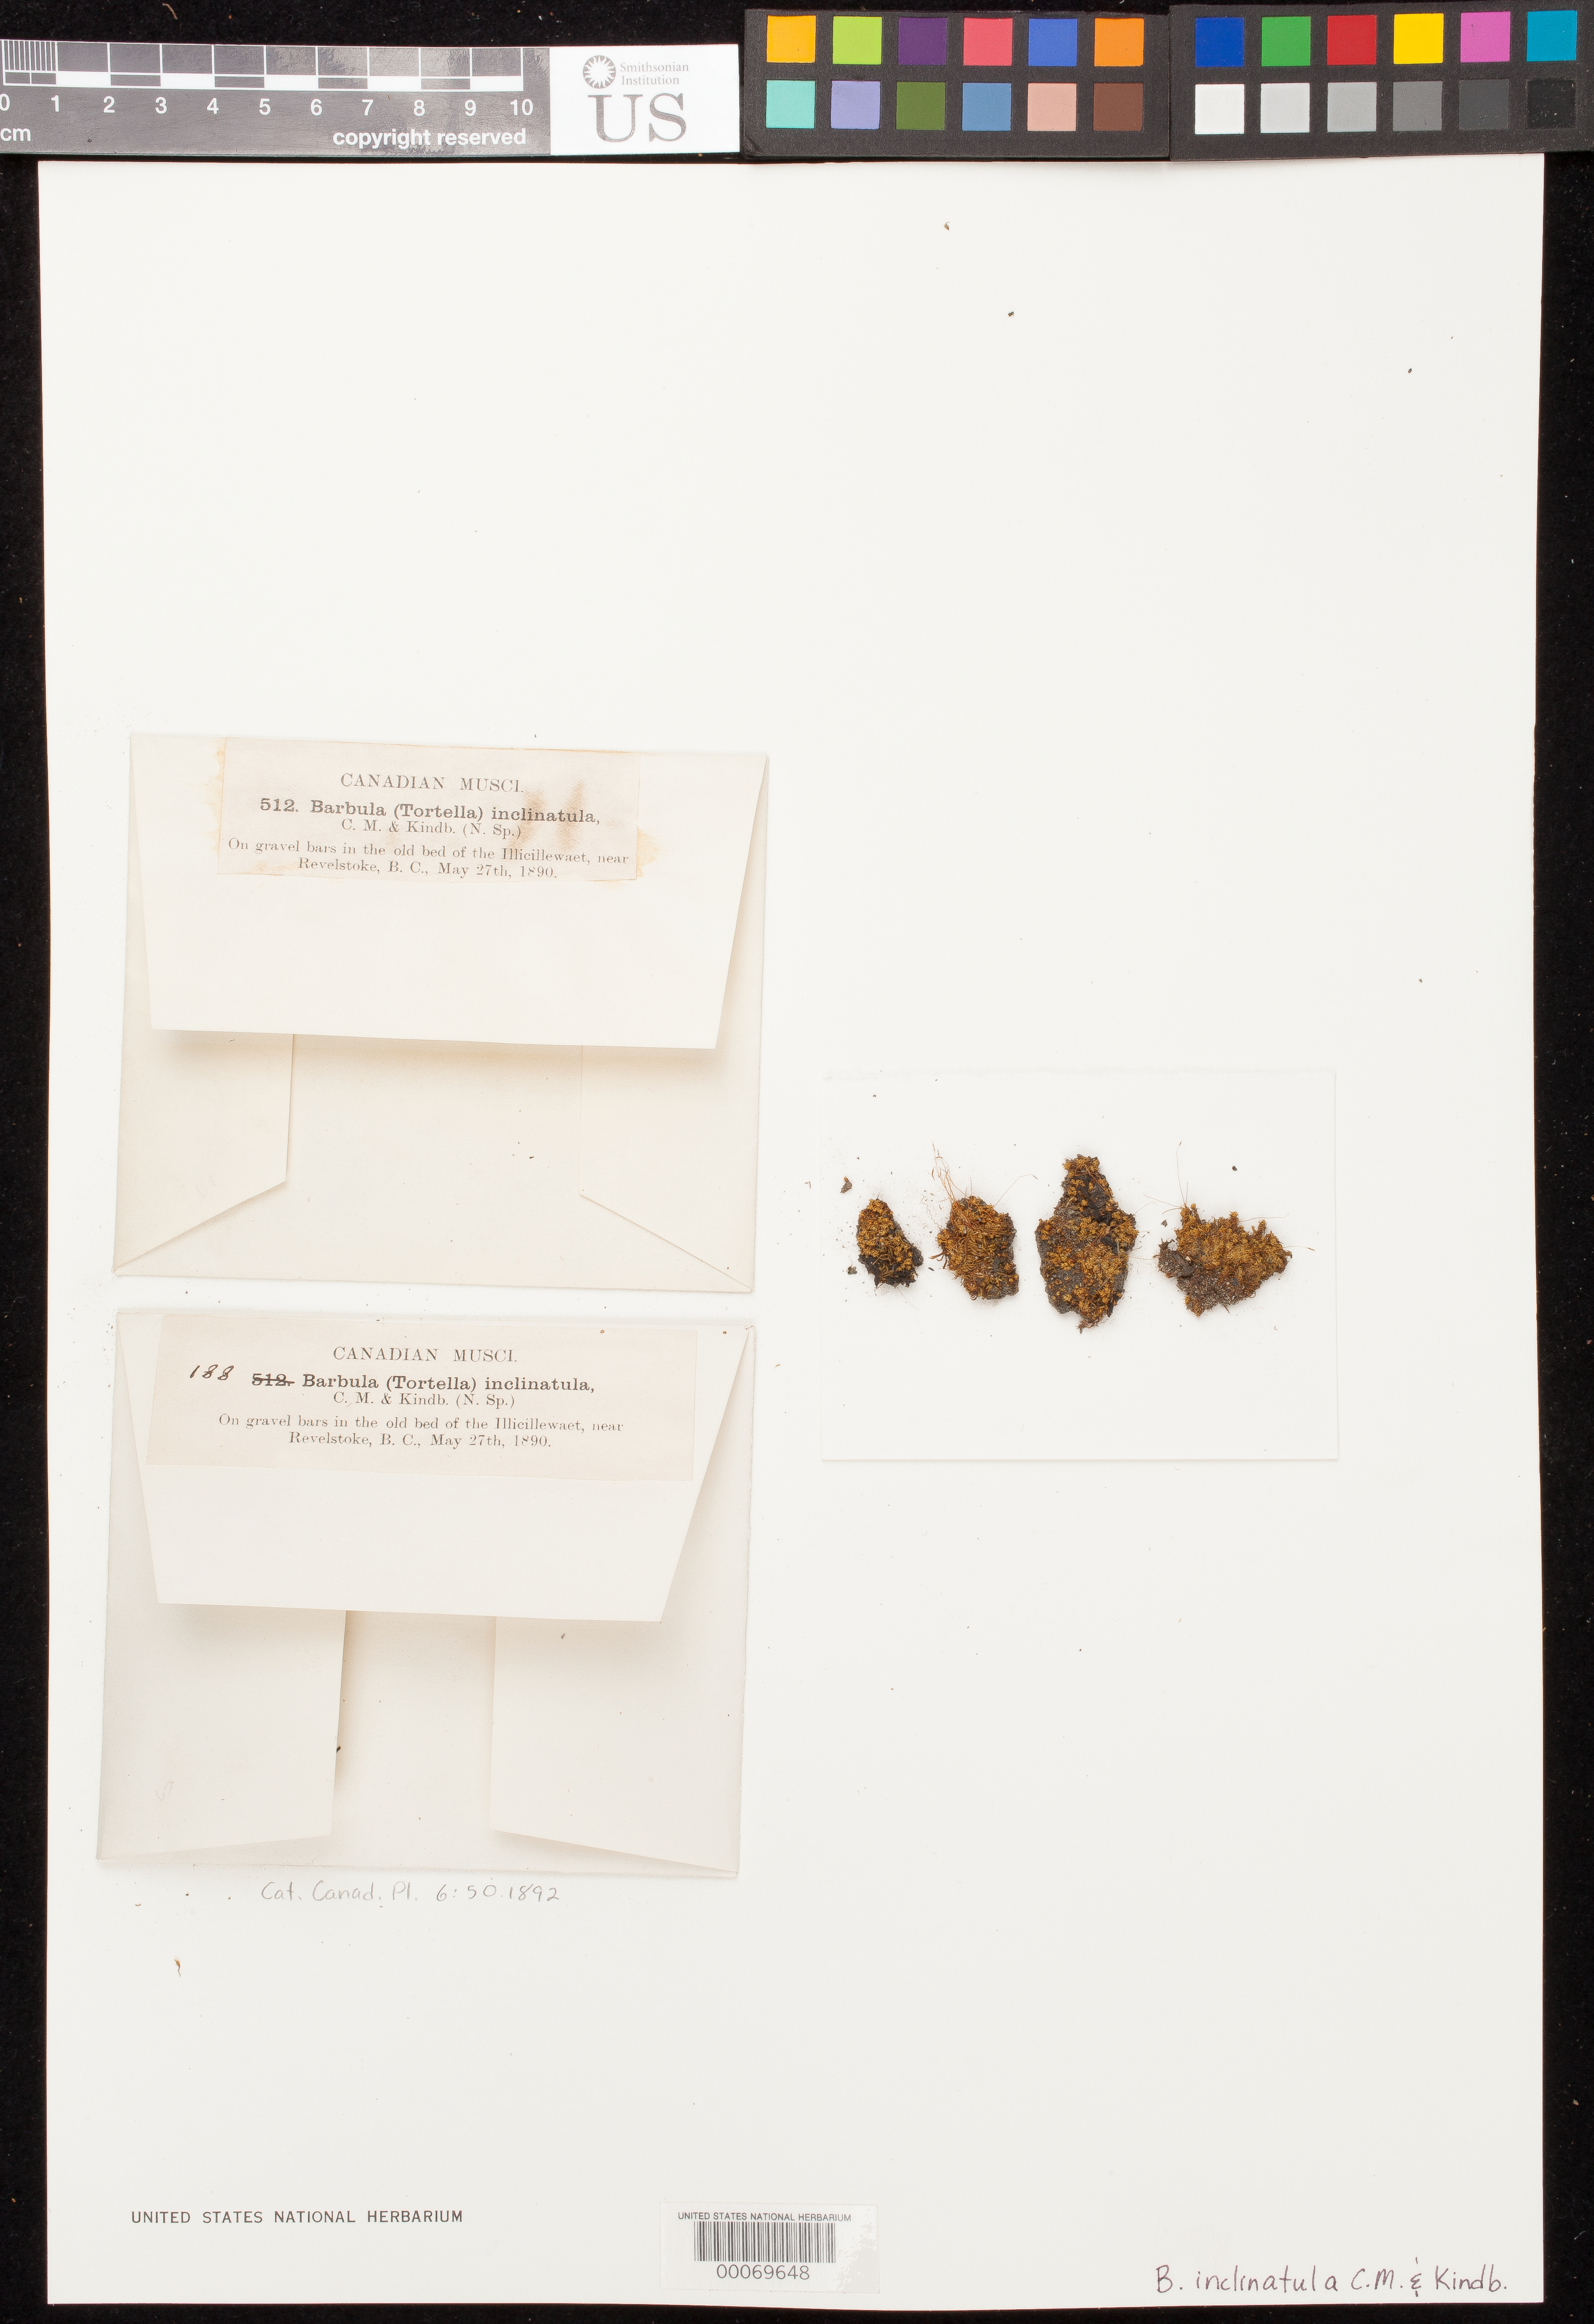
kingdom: Plantae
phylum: Bryophyta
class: Bryopsida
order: Pottiales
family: Pottiaceae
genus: Barbula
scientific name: Barbula inclinatula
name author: Müll. Hal. & Kindb. in Macoun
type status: Isotype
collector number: Canad. Musci 512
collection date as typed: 27 May 1890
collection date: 1890-05-27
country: Canada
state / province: British Columbia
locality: Near Revelstoke, old bed of the Illicillewaet.